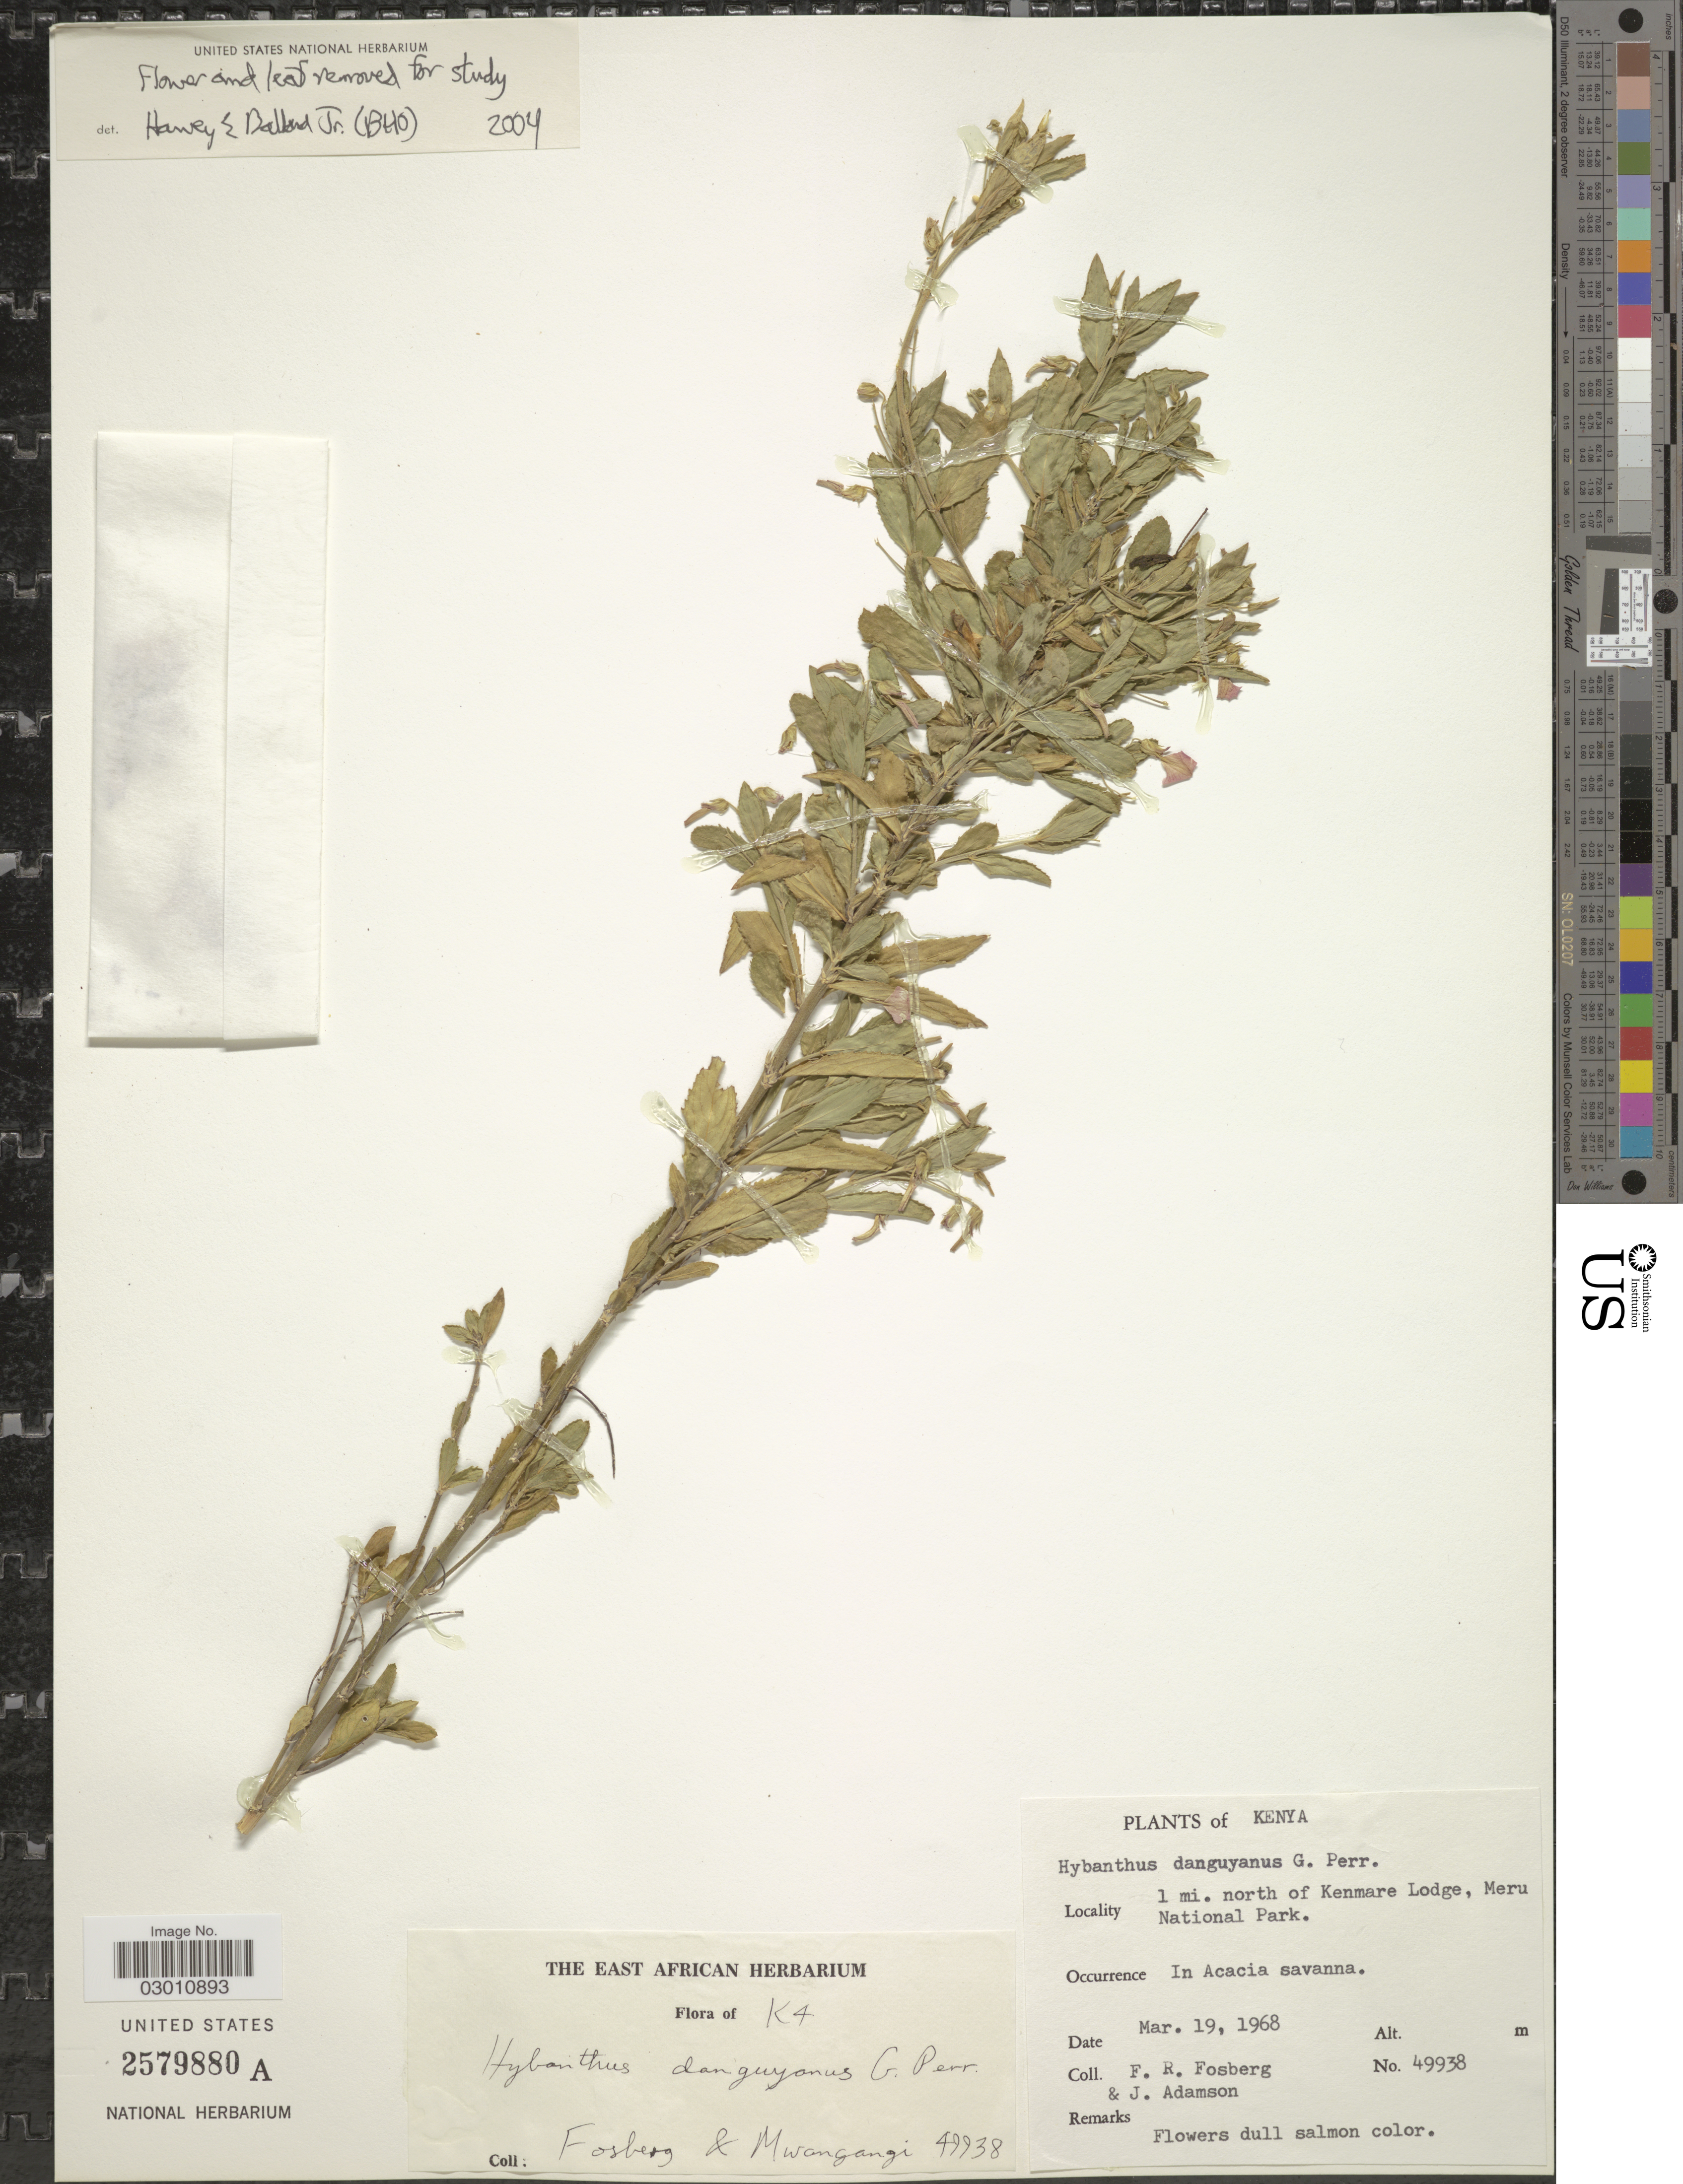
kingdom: Plantae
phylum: Tracheophyta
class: Magnoliopsida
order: Malpighiales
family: Violaceae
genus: Pigea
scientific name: Pigea danguyana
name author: (H. Perrier) P.I. Forst.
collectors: F. R. Fosberg & J. Adamson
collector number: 49938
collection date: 1968-03-19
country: Kenya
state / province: Meru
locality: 1 mi. north of Kenmare Lodge, Meru national Park. In acacia savanna.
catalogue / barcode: US 2579880A